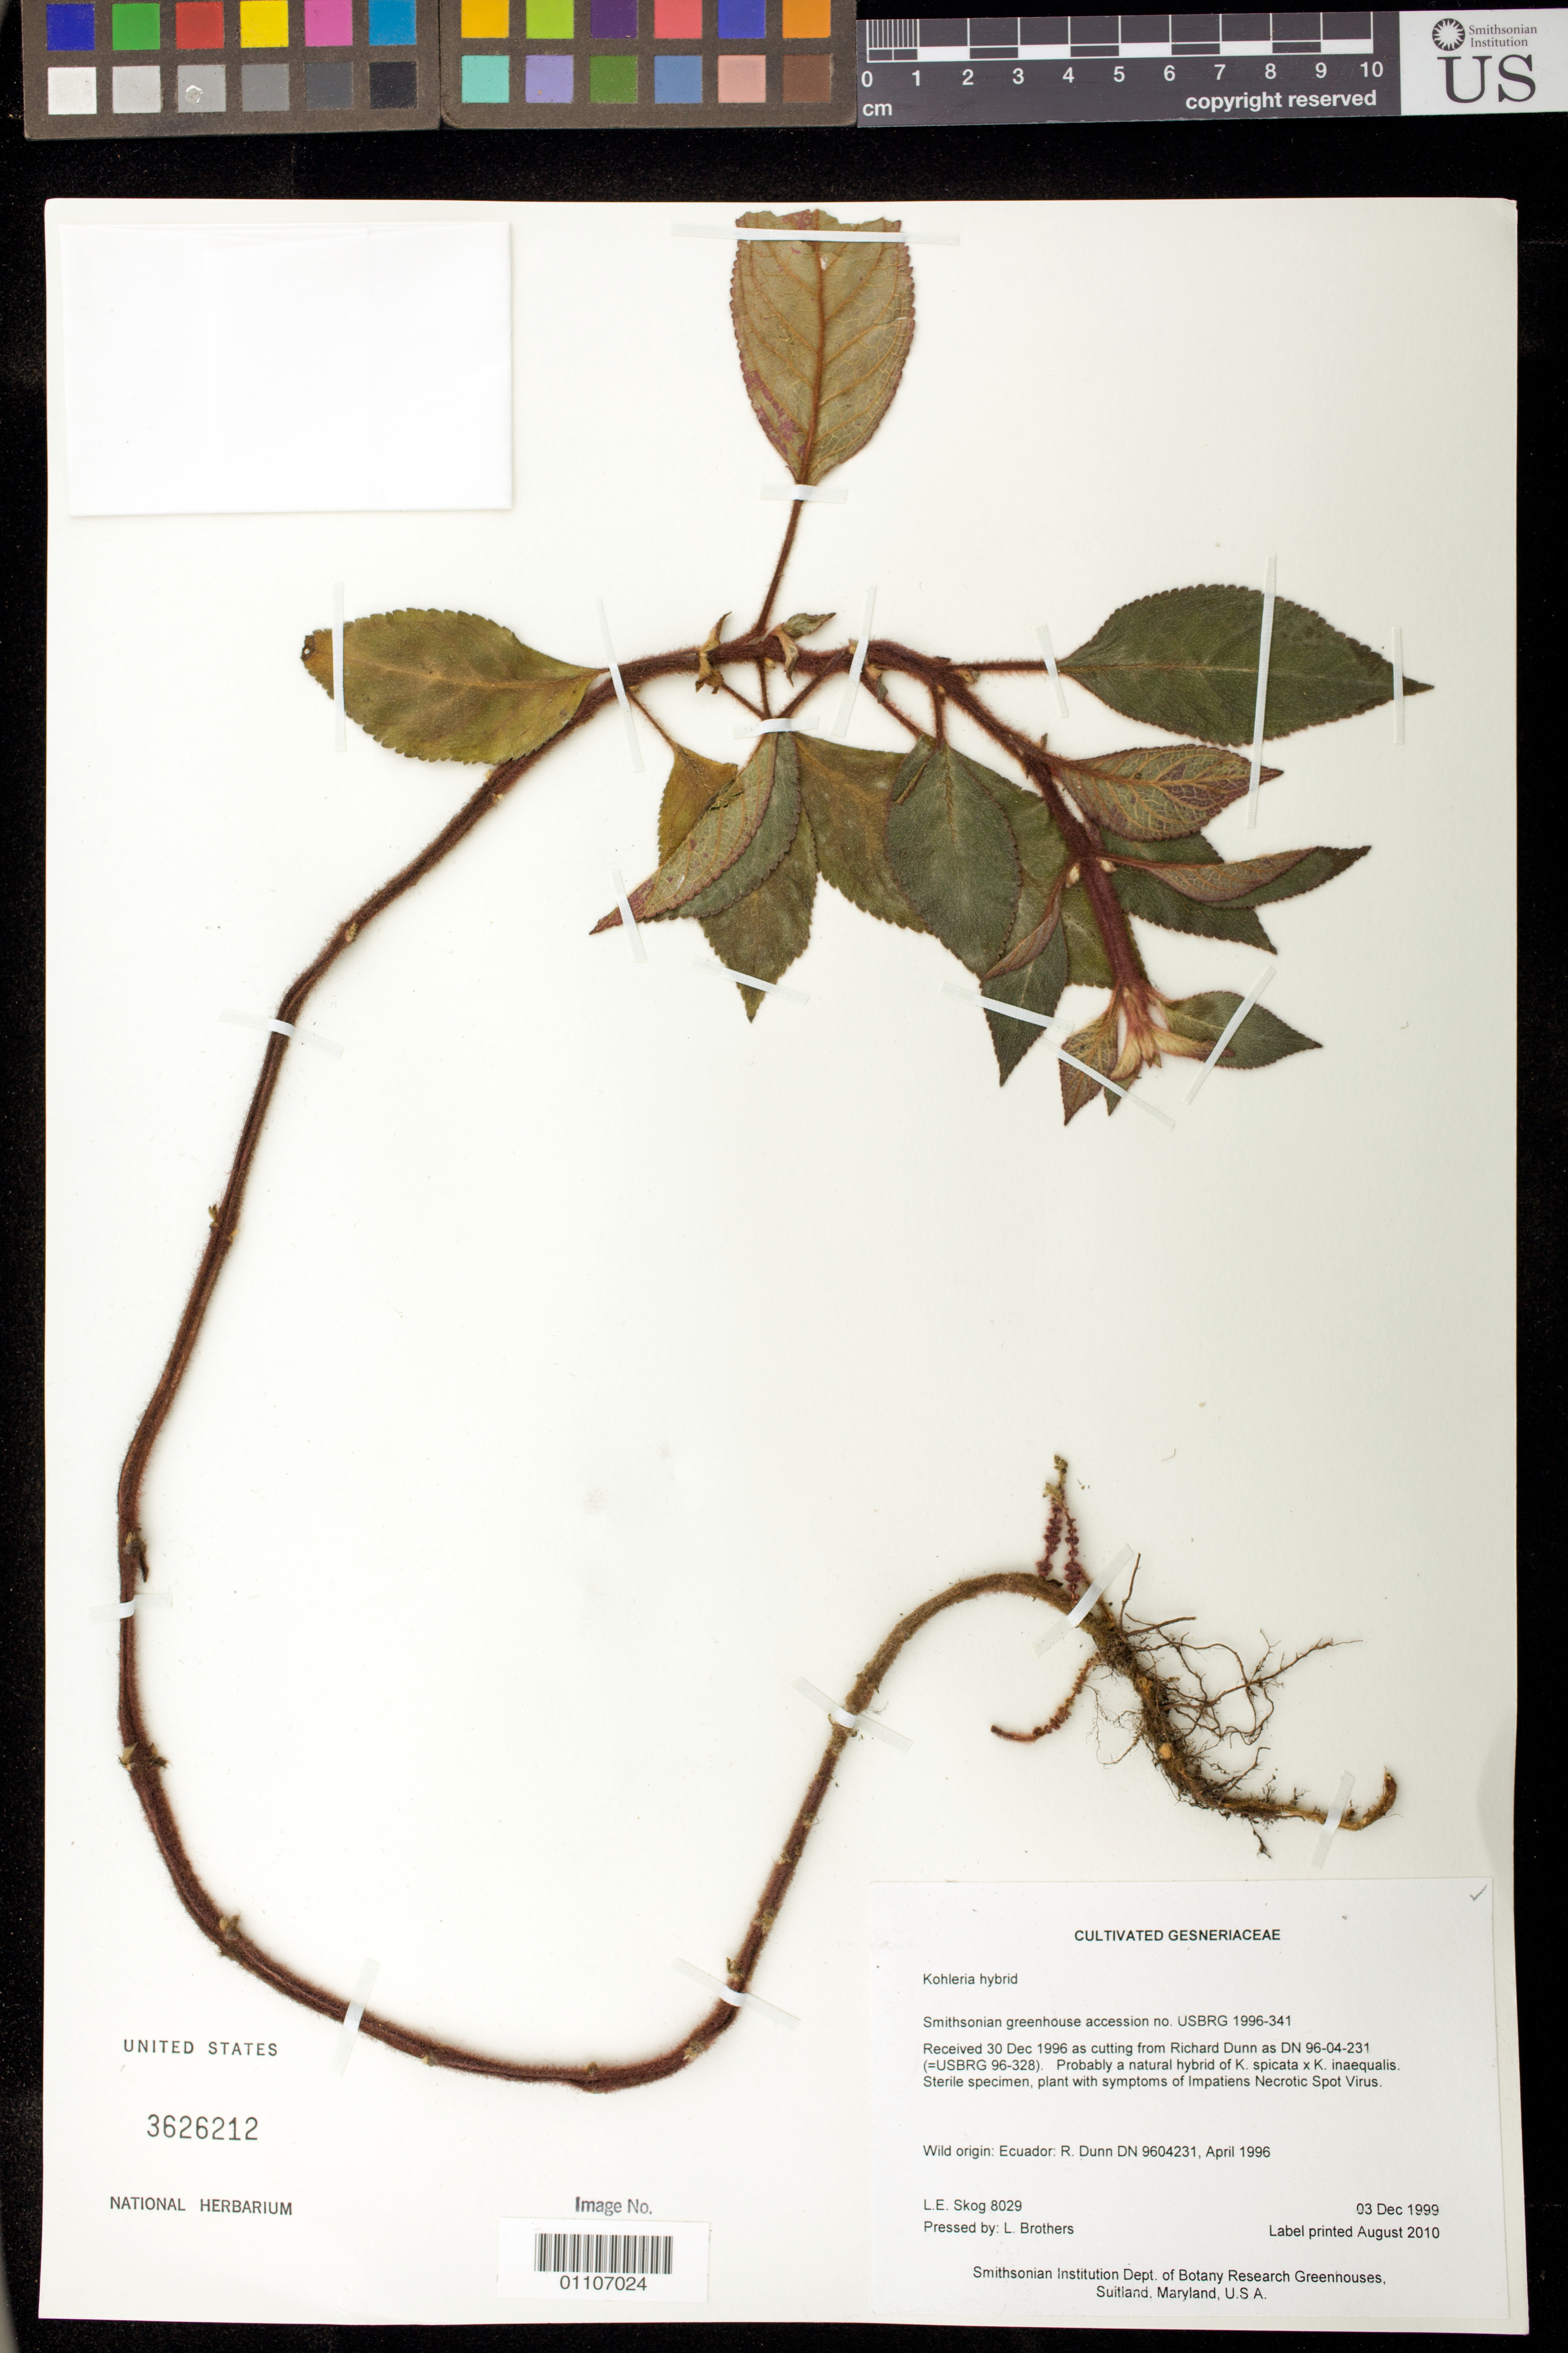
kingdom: Plantae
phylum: Tracheophyta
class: Magnoliopsida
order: Lamiales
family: Gesneriaceae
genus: Kohleria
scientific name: Kohleria hybrid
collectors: L. E. Skog & L. Brothers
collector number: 8029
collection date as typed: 03 Dec 1999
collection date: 1999-12-03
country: Ecuador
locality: Smithsonian Institution Dept. of Botany Research Greenhouses, Suitland, Maryland, U.S.A.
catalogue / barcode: US 3626212